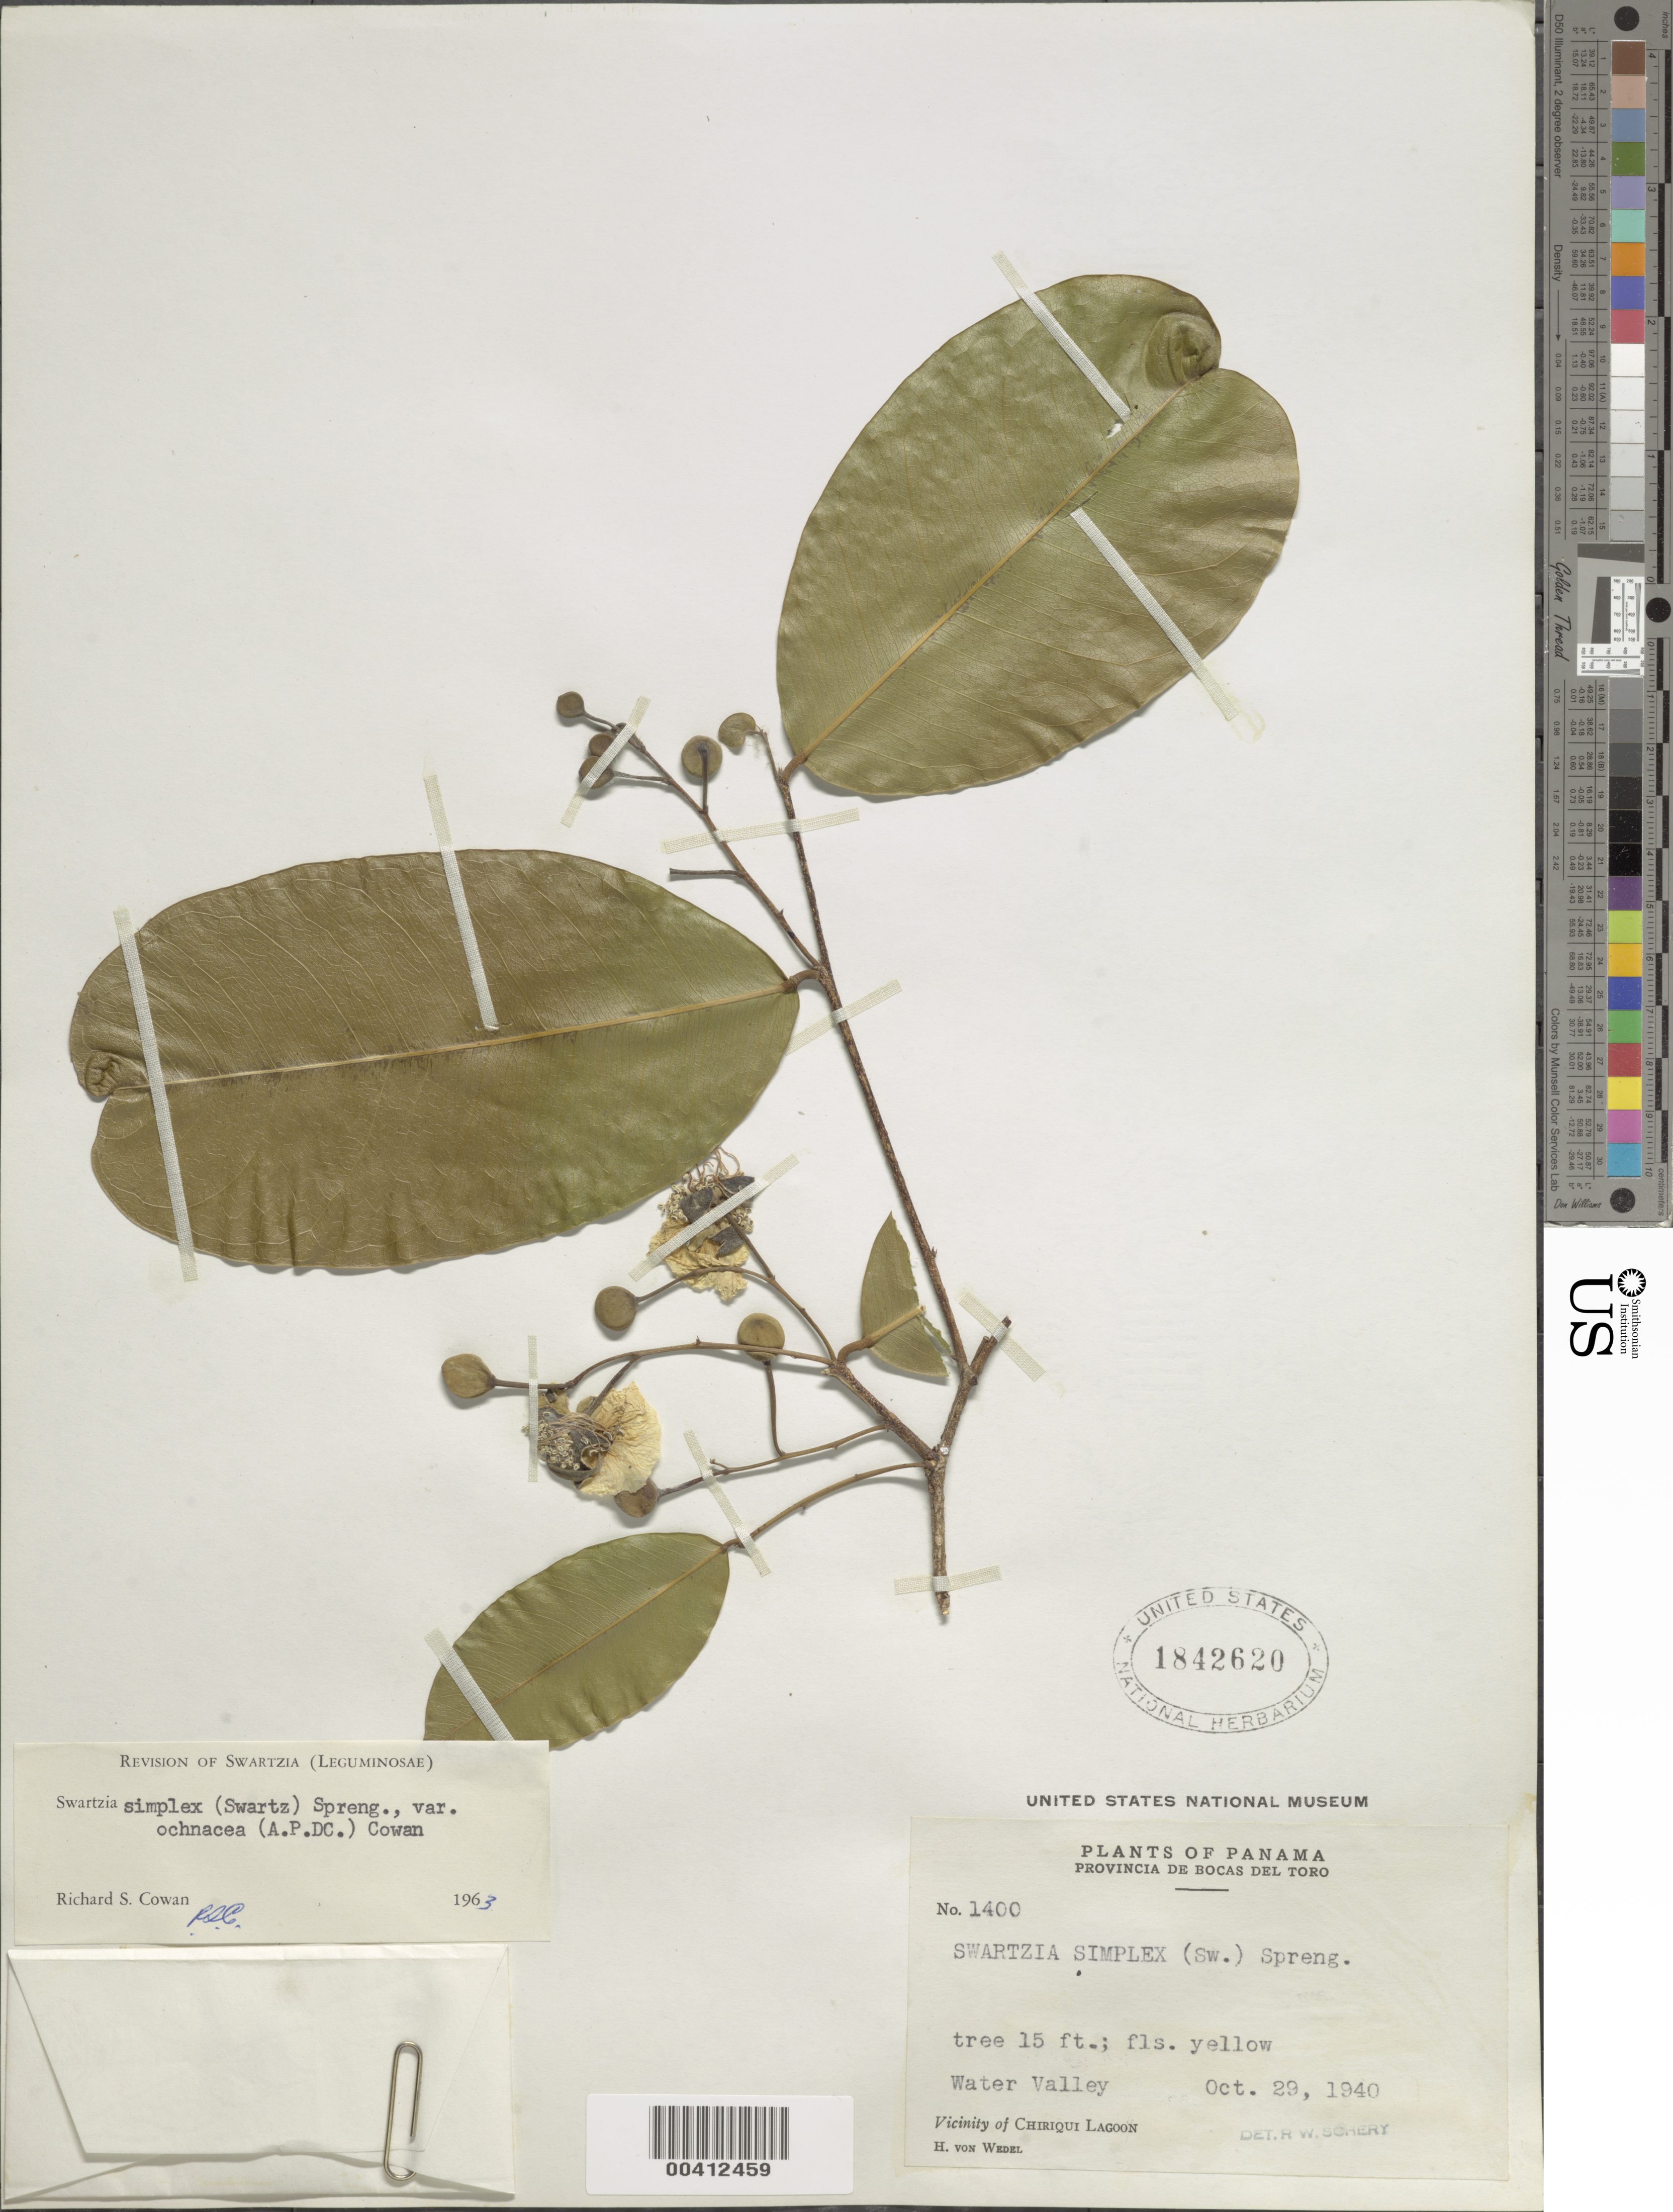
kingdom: Plantae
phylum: Tracheophyta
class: Magnoliopsida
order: Fabales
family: Fabaceae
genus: Swartzia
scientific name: Swartzia simplex var. ochnacea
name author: (DC.) R.S. Cowan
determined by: Cowan, R. S.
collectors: H. von Wedel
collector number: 1400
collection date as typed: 29 Oct 1940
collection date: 1940-10-29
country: Panama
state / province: Bocas del Toro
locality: Vicinity of Chiriquí Lagoon, Water Valley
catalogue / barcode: US 1842620